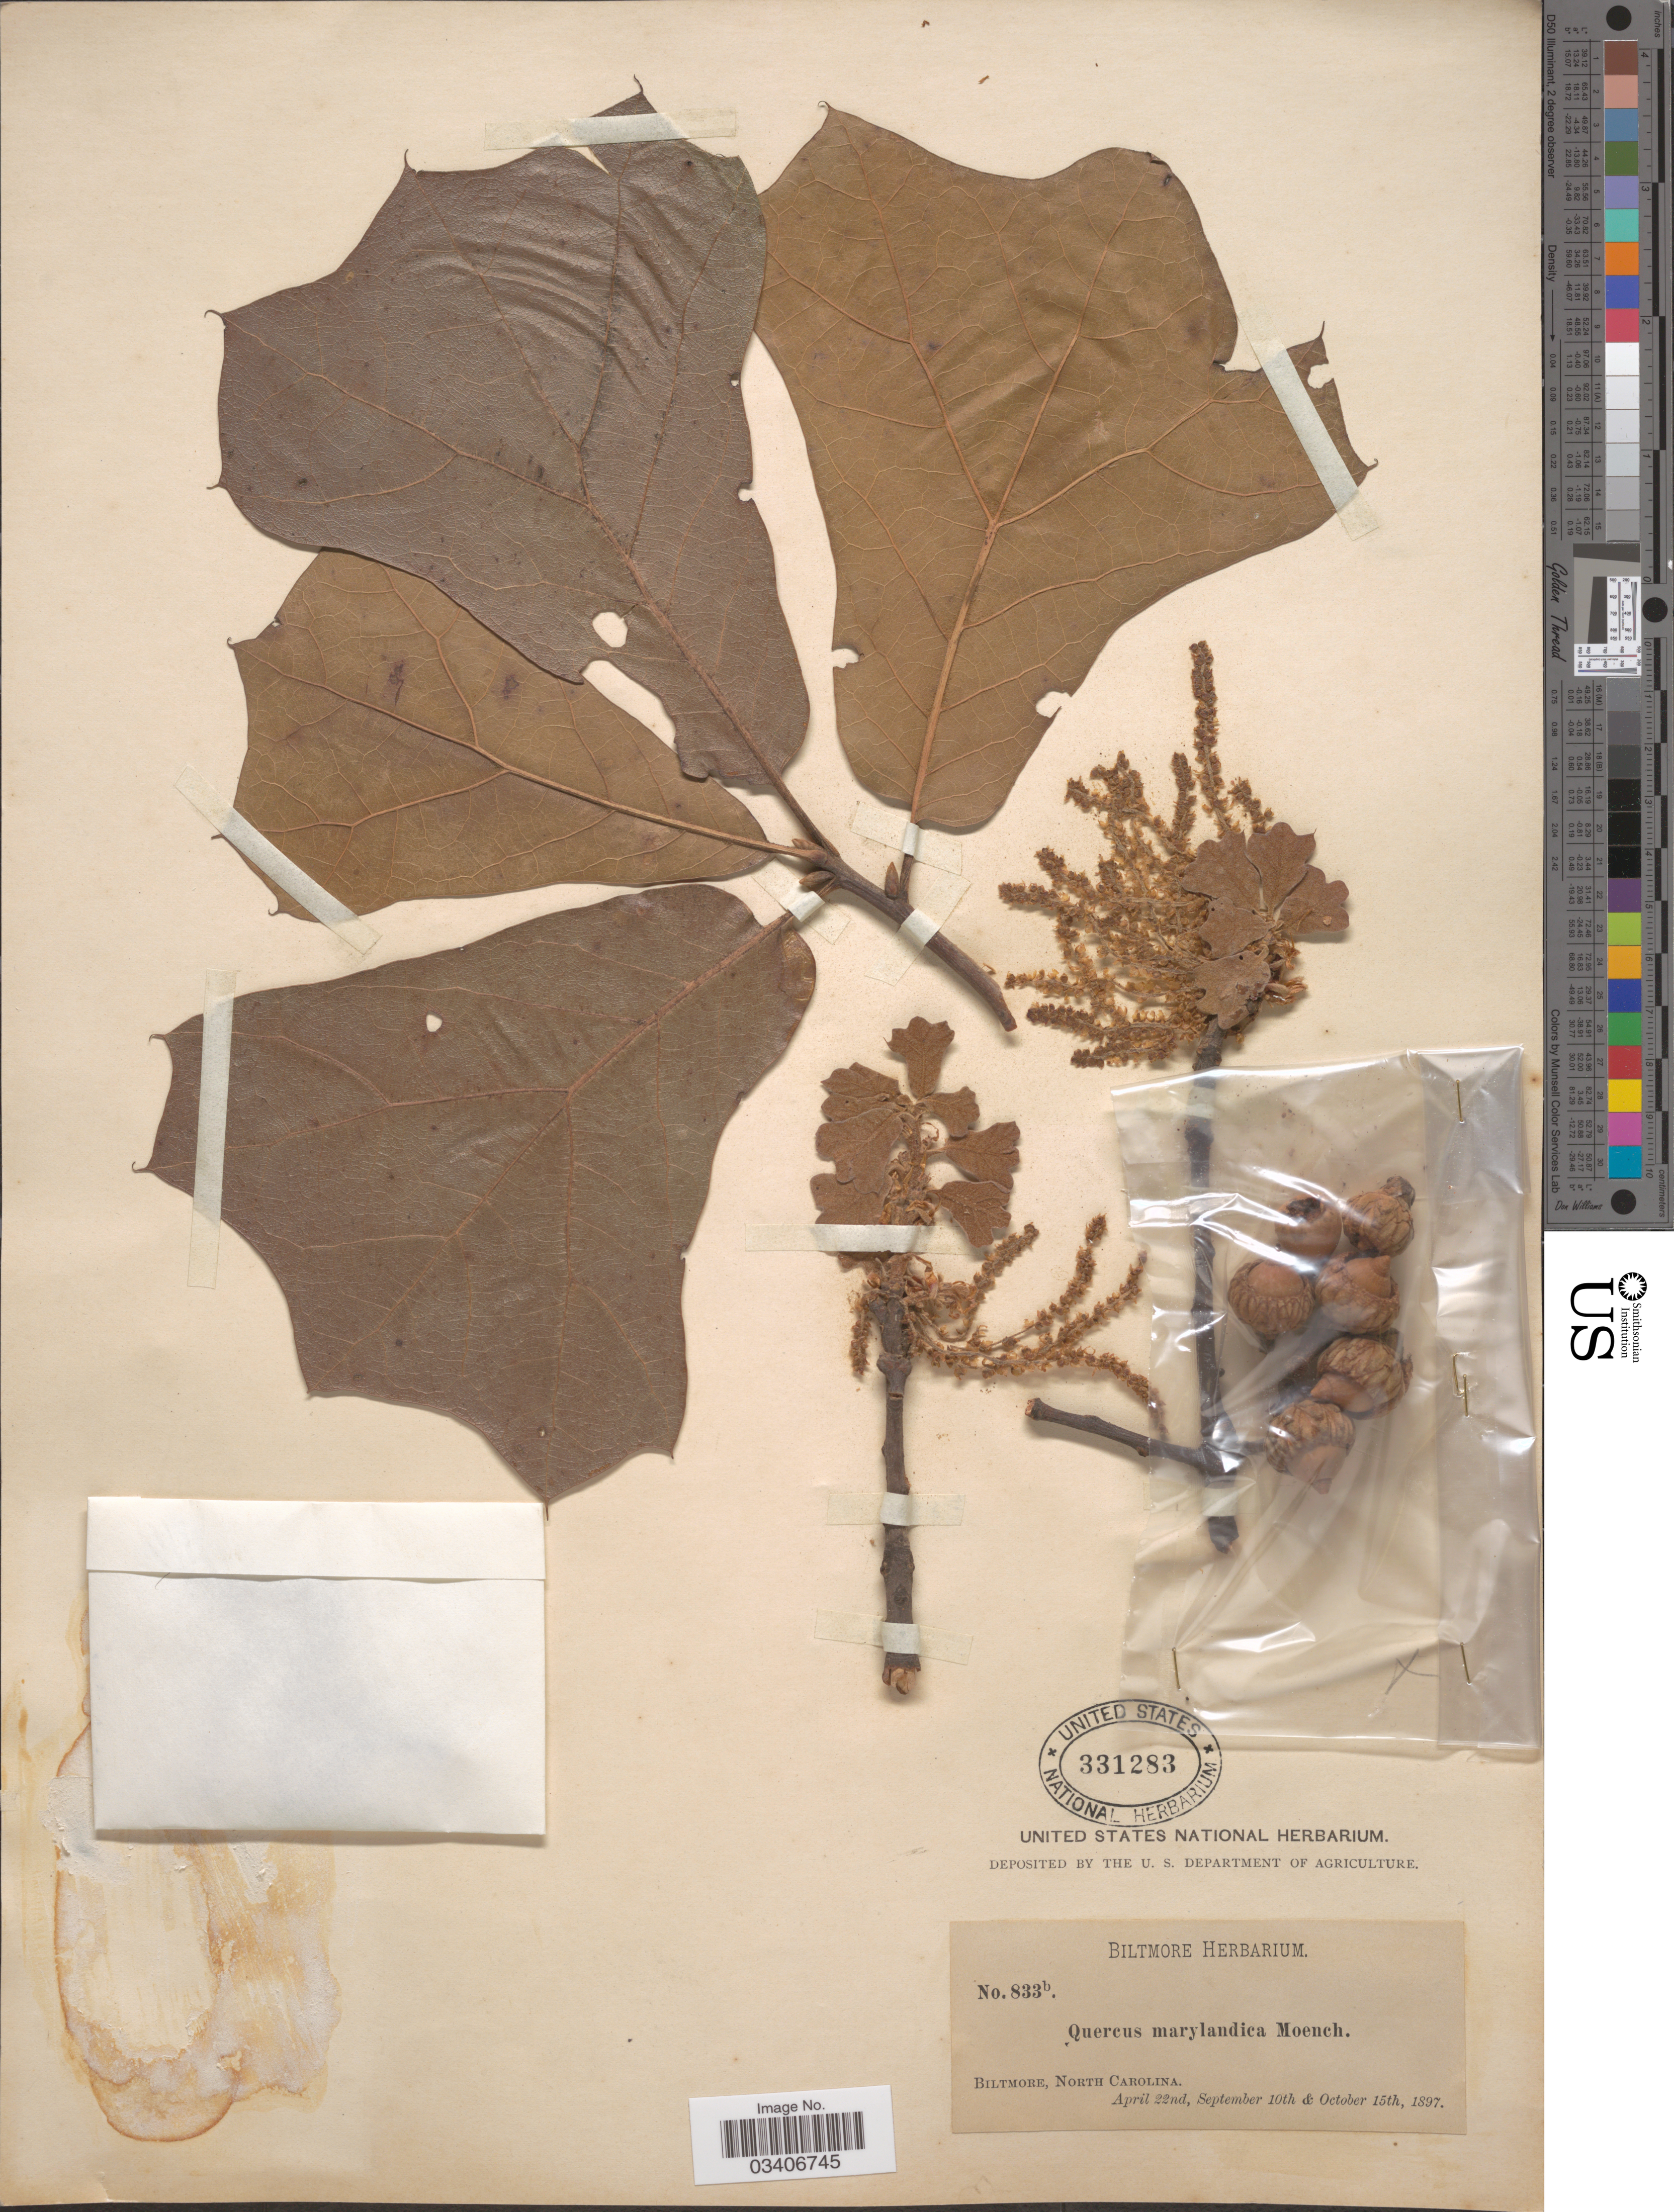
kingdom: Plantae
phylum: Tracheophyta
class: Magnoliopsida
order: Fagales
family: Fagaceae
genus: Quercus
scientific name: Quercus marilandica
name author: (L.) Münchh.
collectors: ex herb. Biltmore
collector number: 833b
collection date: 1897-04-22/1897-10-15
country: United States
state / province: North Carolina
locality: Biltmore.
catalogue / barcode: US 331283